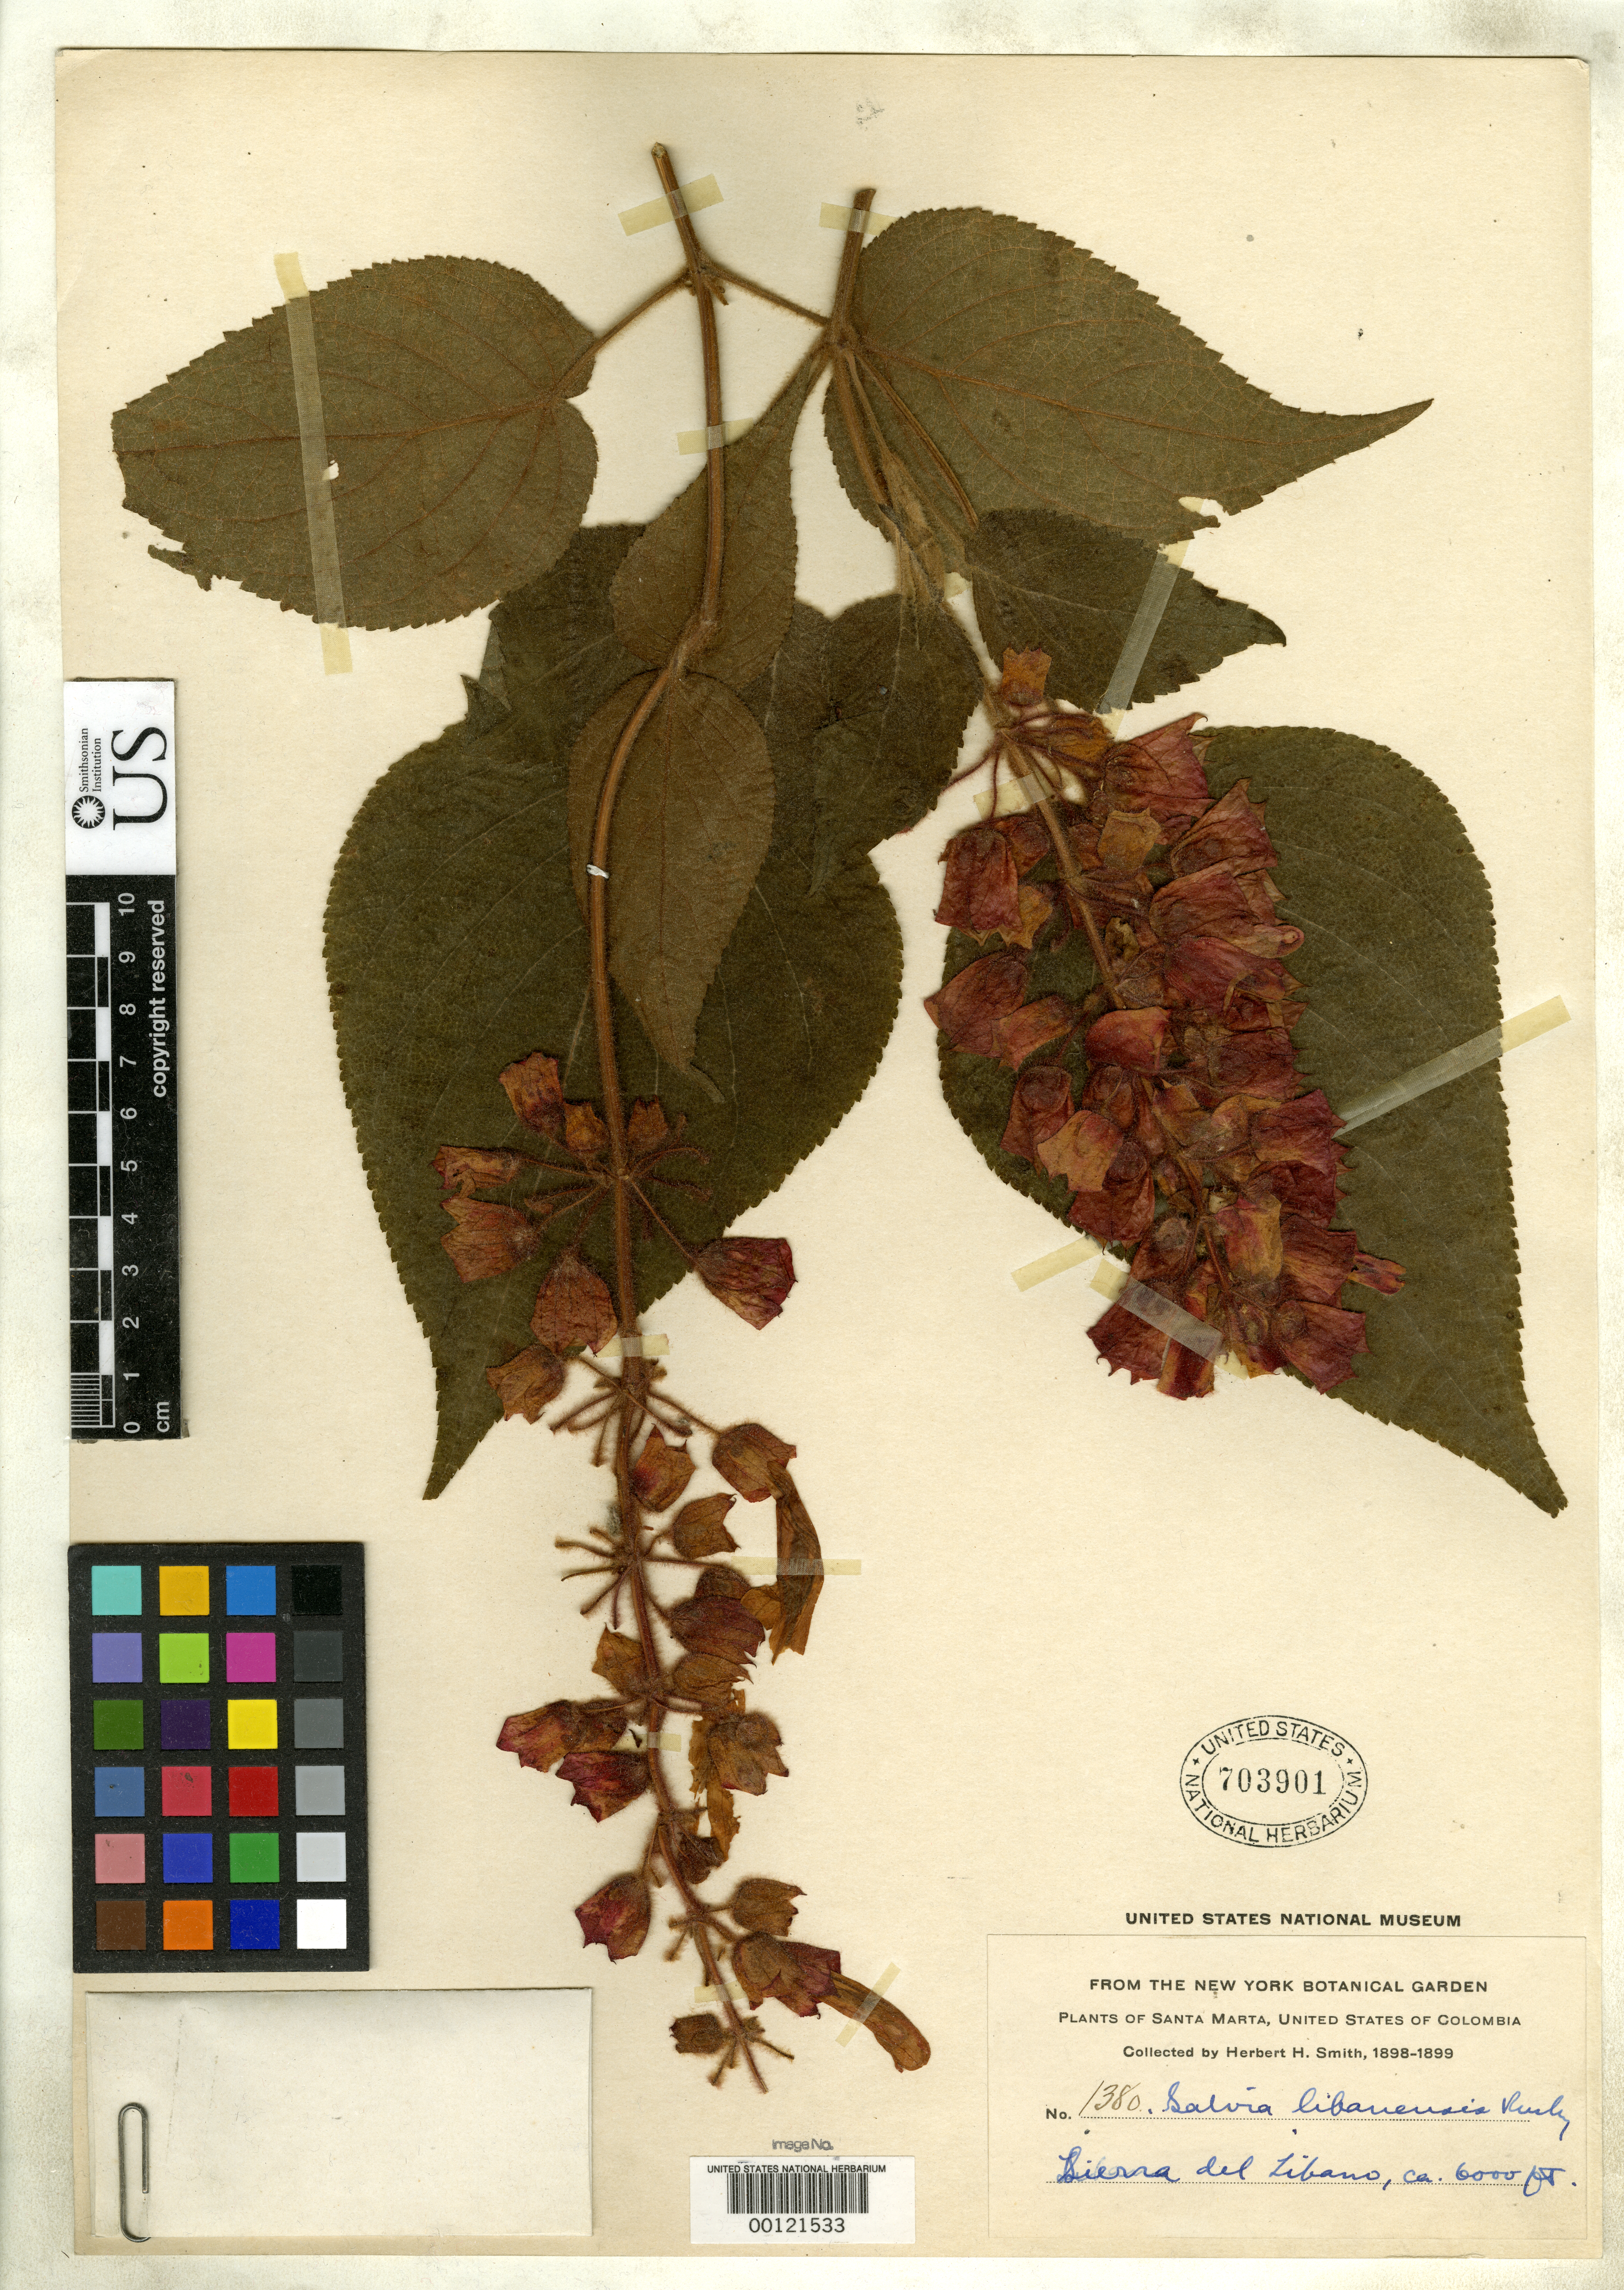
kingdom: Plantae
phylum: Tracheophyta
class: Magnoliopsida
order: Lamiales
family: Lamiaceae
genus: Salvia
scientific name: Salvia libanensis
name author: Rusby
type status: Type Collection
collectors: Herbert H. Smith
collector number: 1380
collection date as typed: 1898 to -- --- 1899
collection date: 1898/1899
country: Colombia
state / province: Magdalena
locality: Sierra del Libano, Santa Marta.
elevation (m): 1829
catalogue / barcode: US 703901